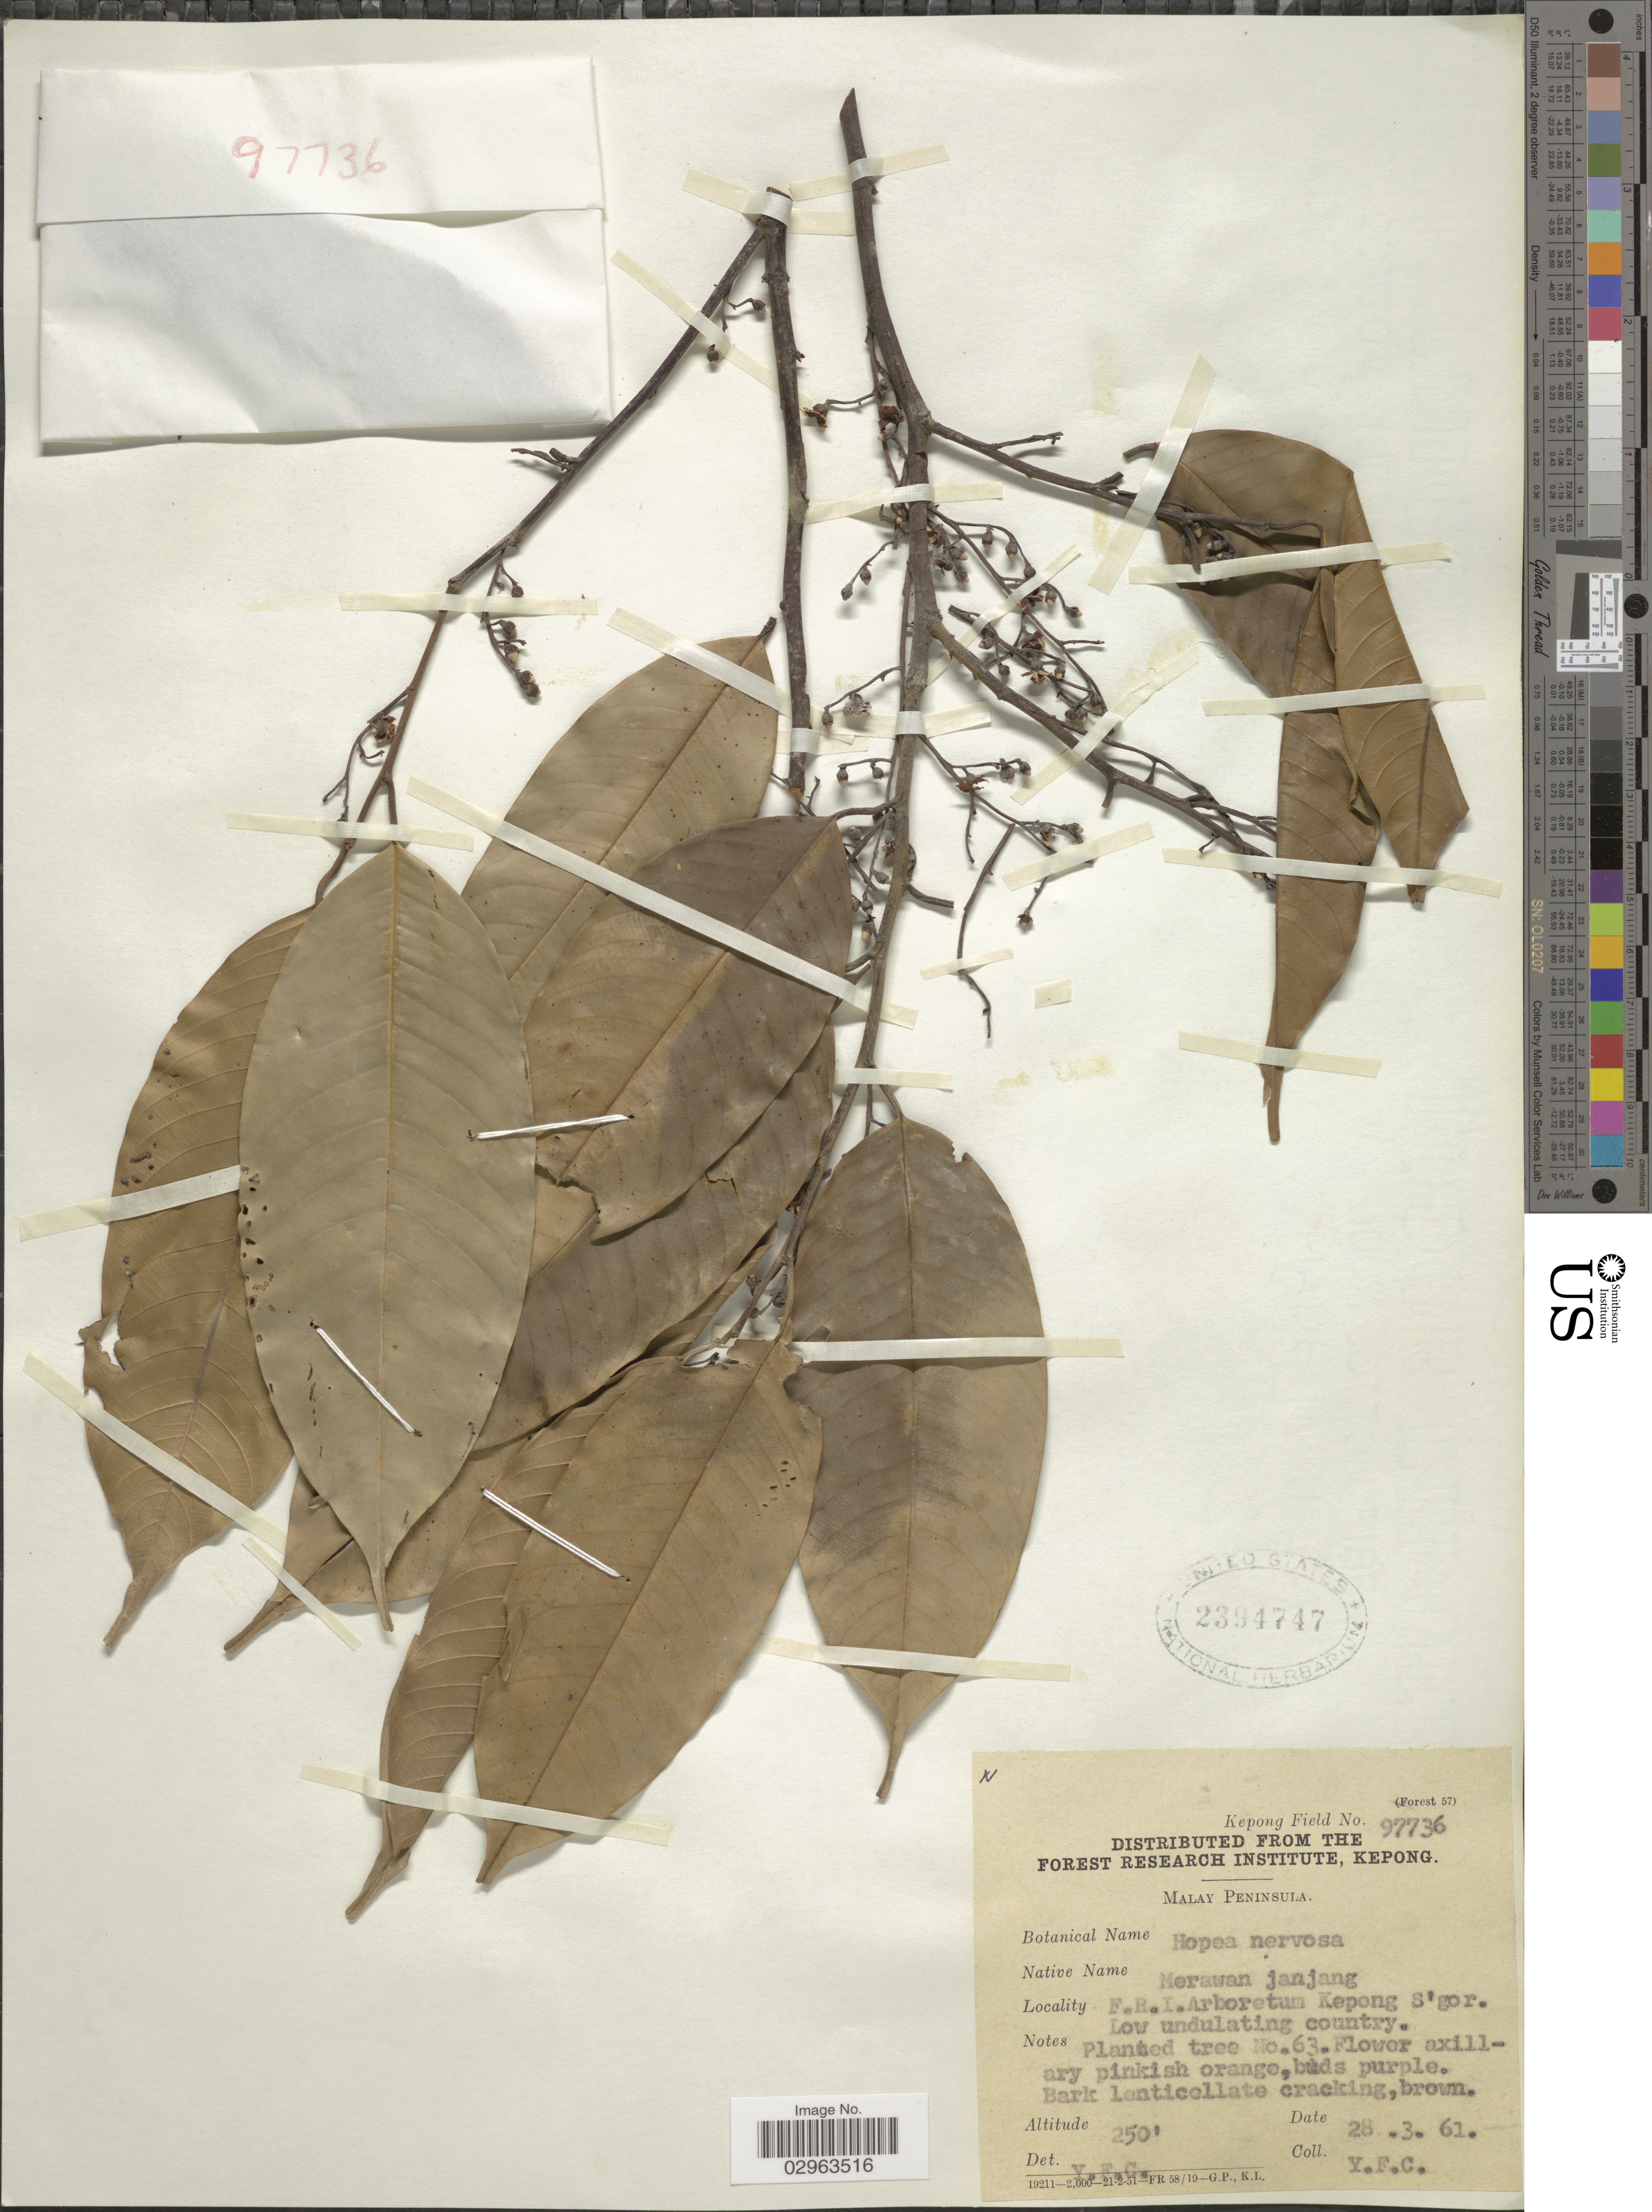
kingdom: Plantae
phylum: Tracheophyta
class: Magnoliopsida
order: Malvales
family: Dipterocarpaceae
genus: Hopea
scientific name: Hopea nervosa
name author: R.M. King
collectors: Y. F. C.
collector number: Kepong Field? 97736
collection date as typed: Transcribed d/m/y: 28/3/61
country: Malaysia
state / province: Selangor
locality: Malay Peninsula. F.R.I. Arboretum Kepong S'gor.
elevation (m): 76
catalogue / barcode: US 2394747